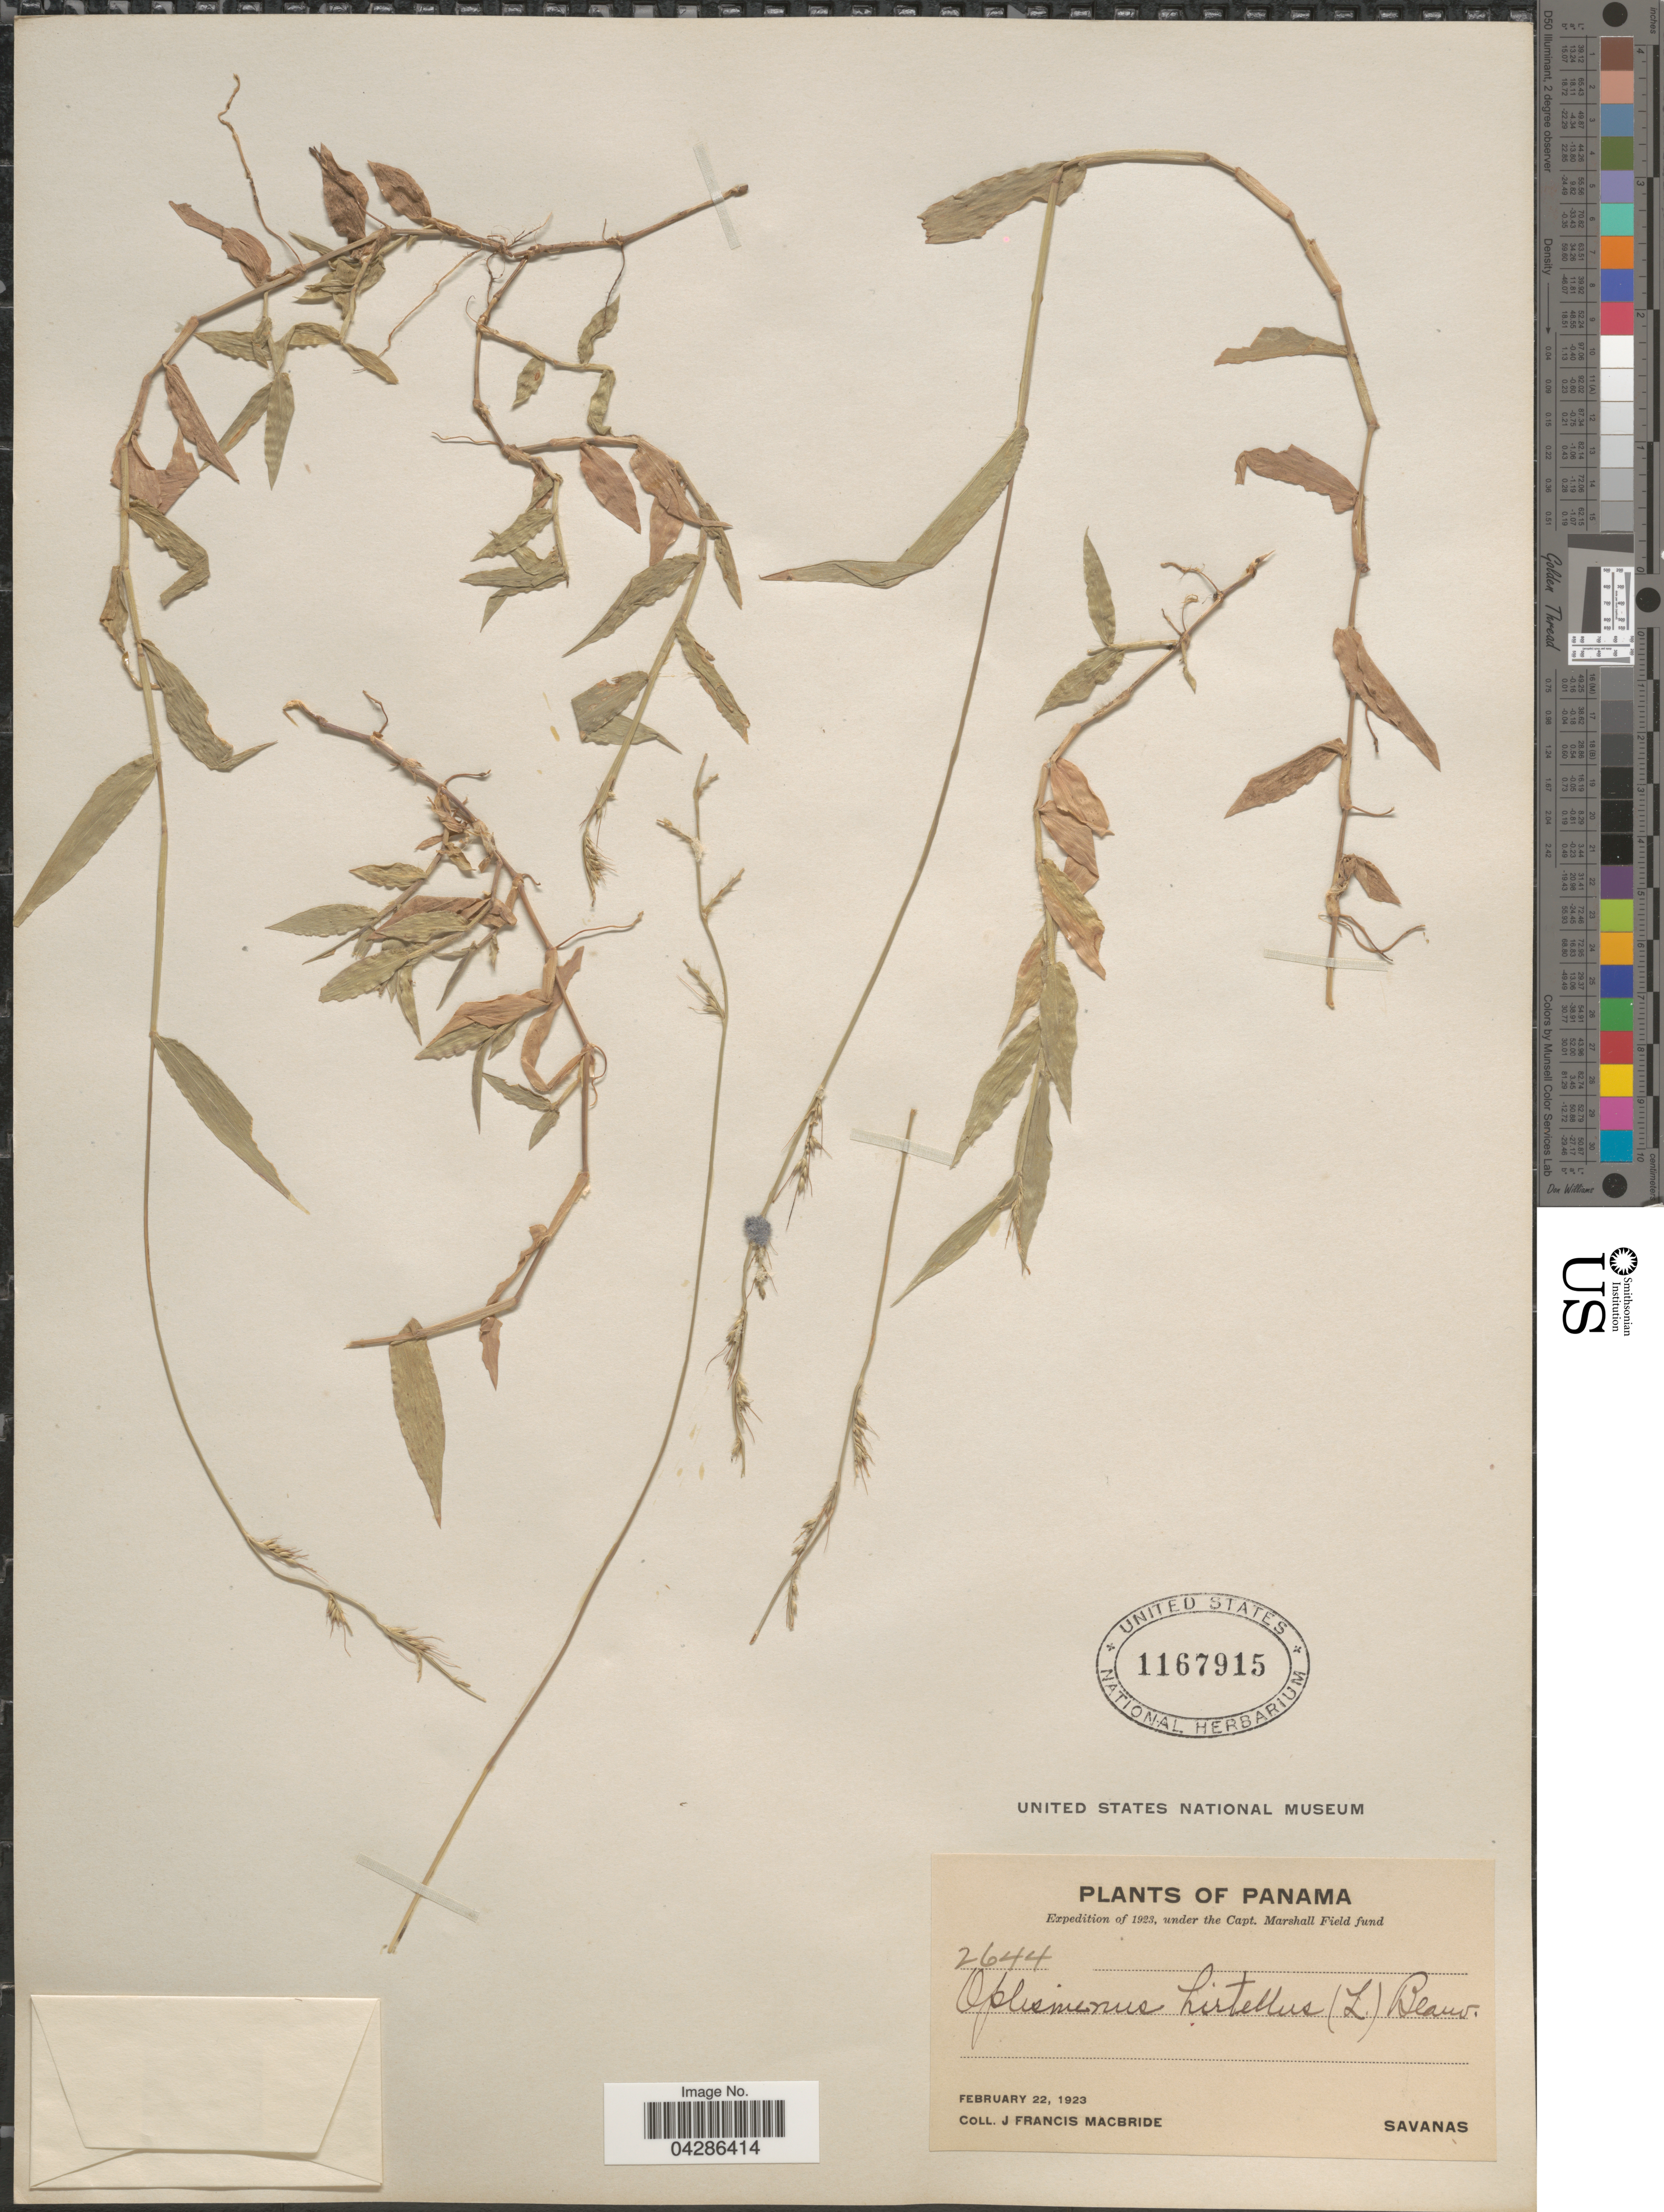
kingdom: Plantae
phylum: Tracheophyta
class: Liliopsida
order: Poales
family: Poaceae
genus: Oplismenus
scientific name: Oplismenus hirtellus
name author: (L.) P. Beauv.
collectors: J. F. Macbride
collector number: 2644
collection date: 1923-02-22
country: Panama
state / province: Panamá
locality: Expedition of 1923, under the Capt. Marshall Field fund. Savanas.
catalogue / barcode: US 1167915